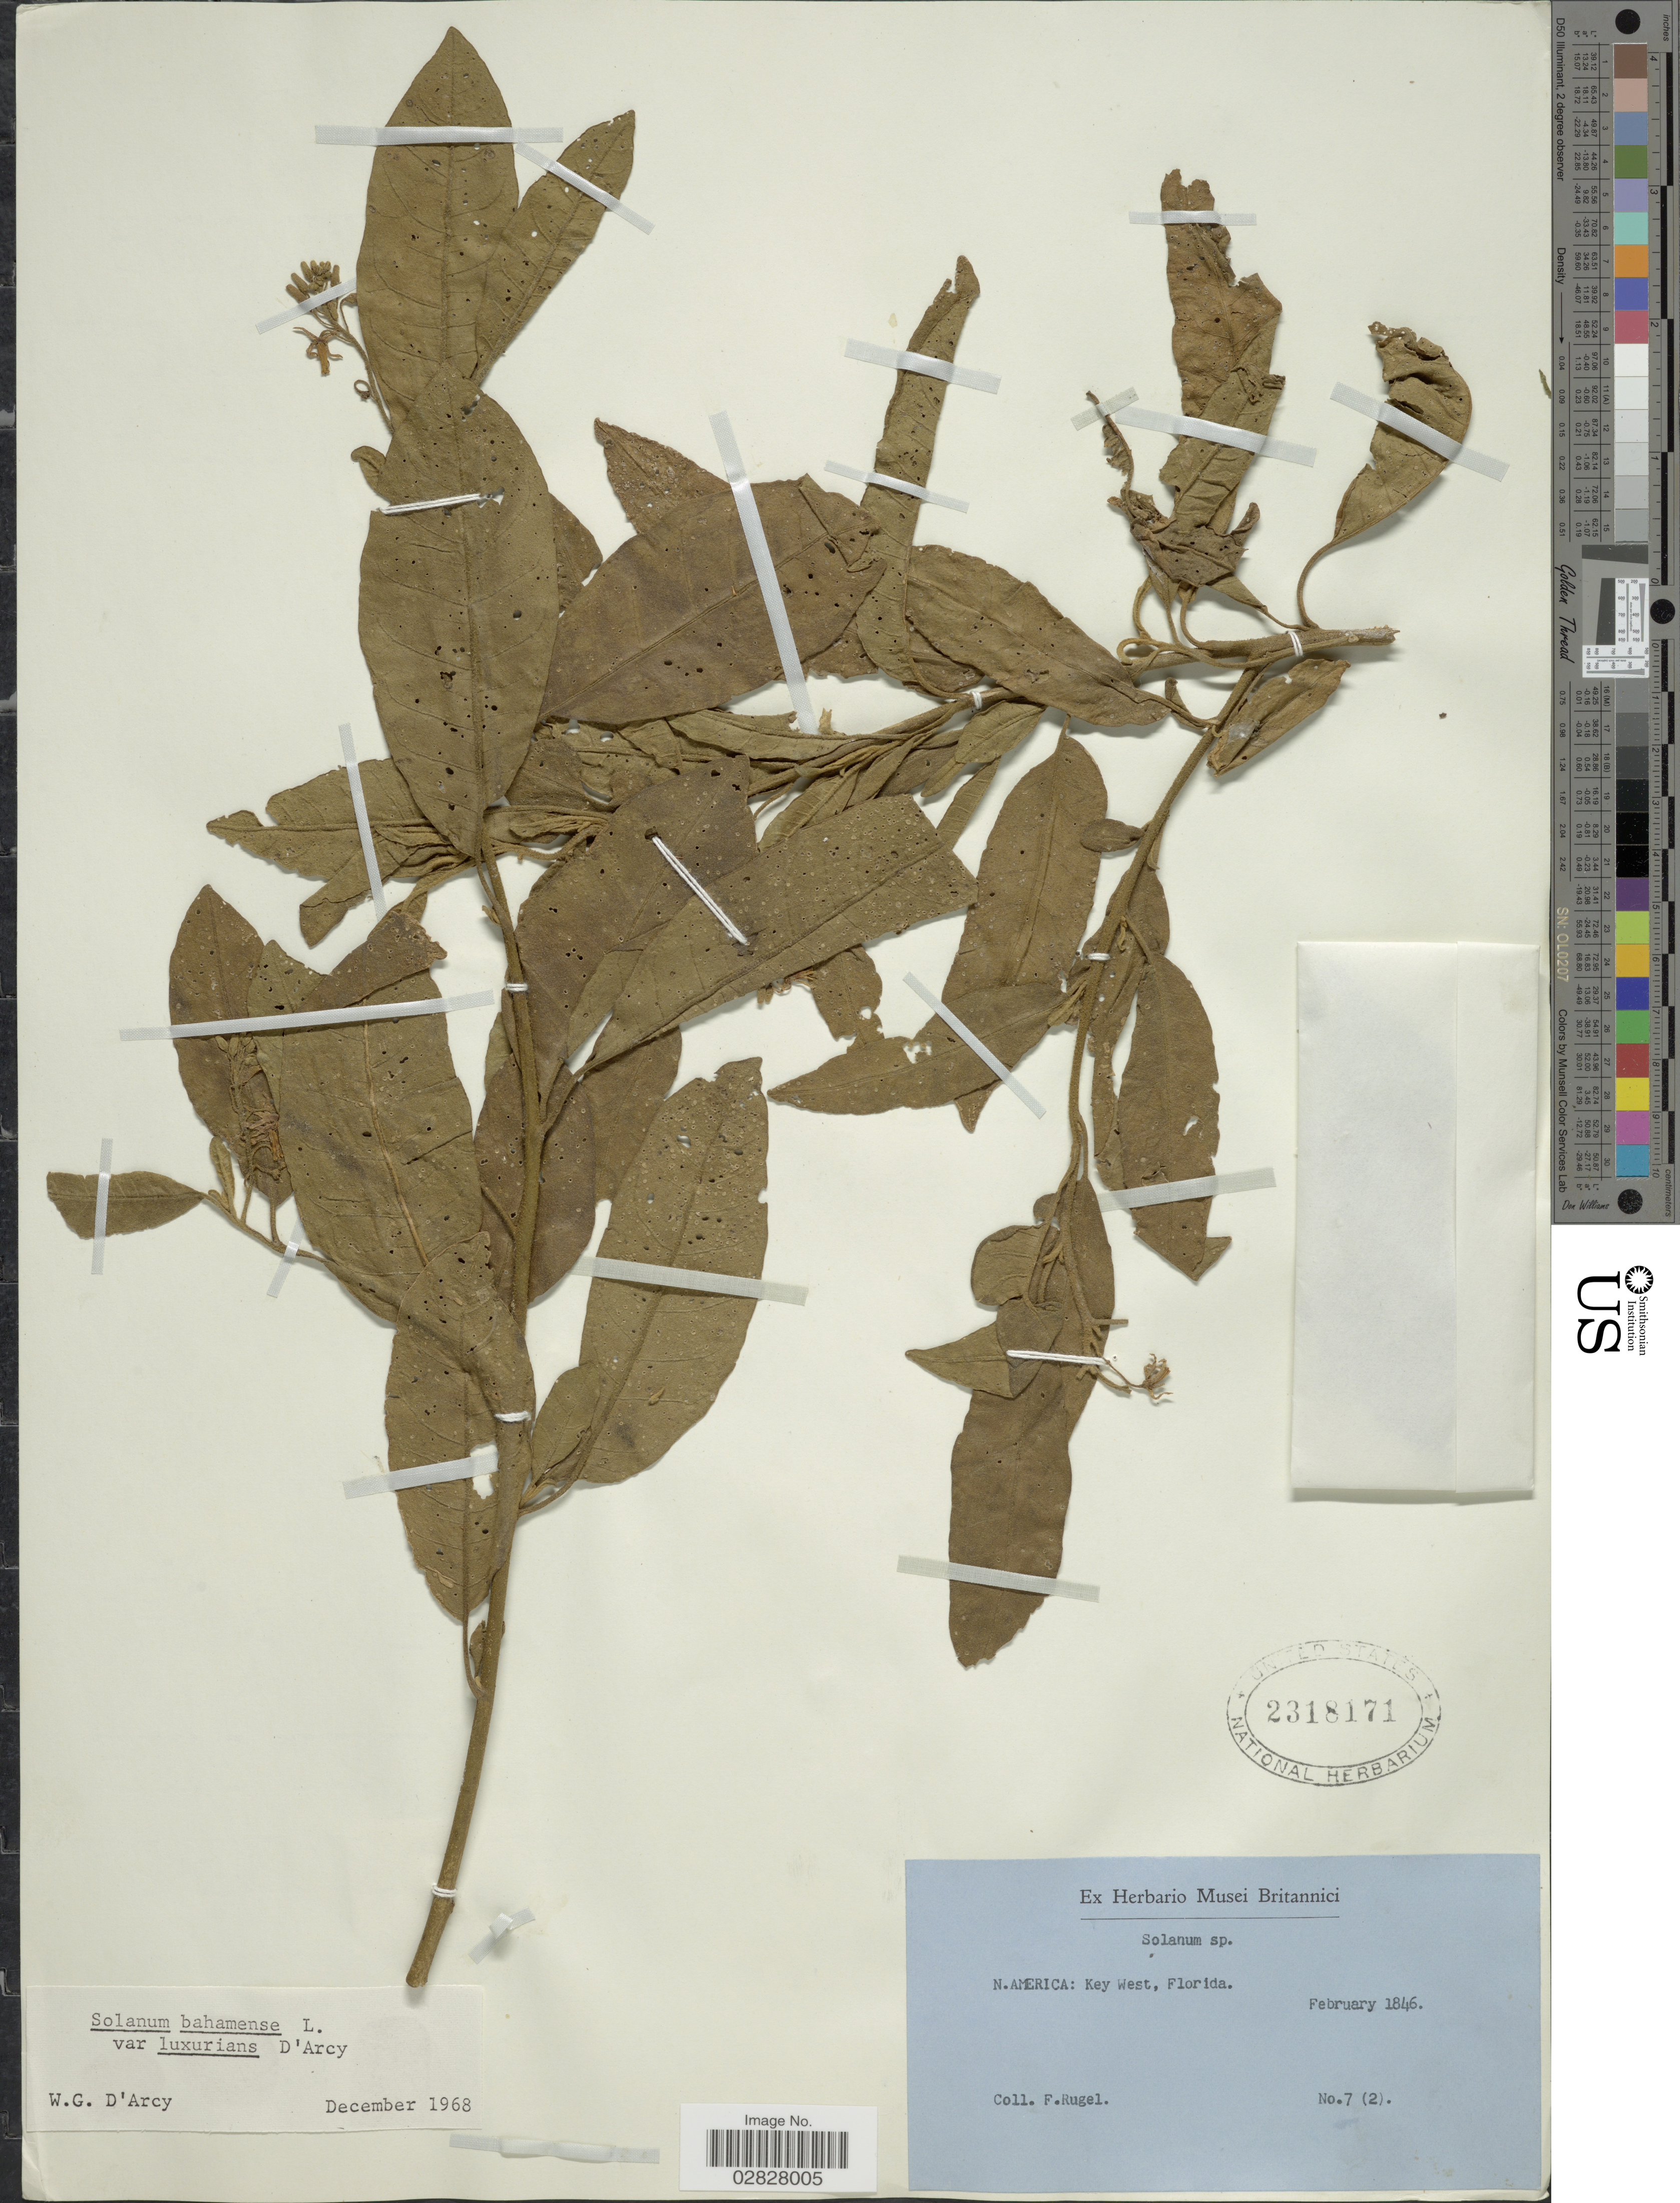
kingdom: Plantae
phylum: Tracheophyta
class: Magnoliopsida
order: Solanales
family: Solanaceae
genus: Solanum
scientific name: Solanum bahamense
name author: L.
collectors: F. Rugel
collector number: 7(2)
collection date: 1846-02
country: United States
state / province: Florida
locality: Key West.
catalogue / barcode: US 2318171